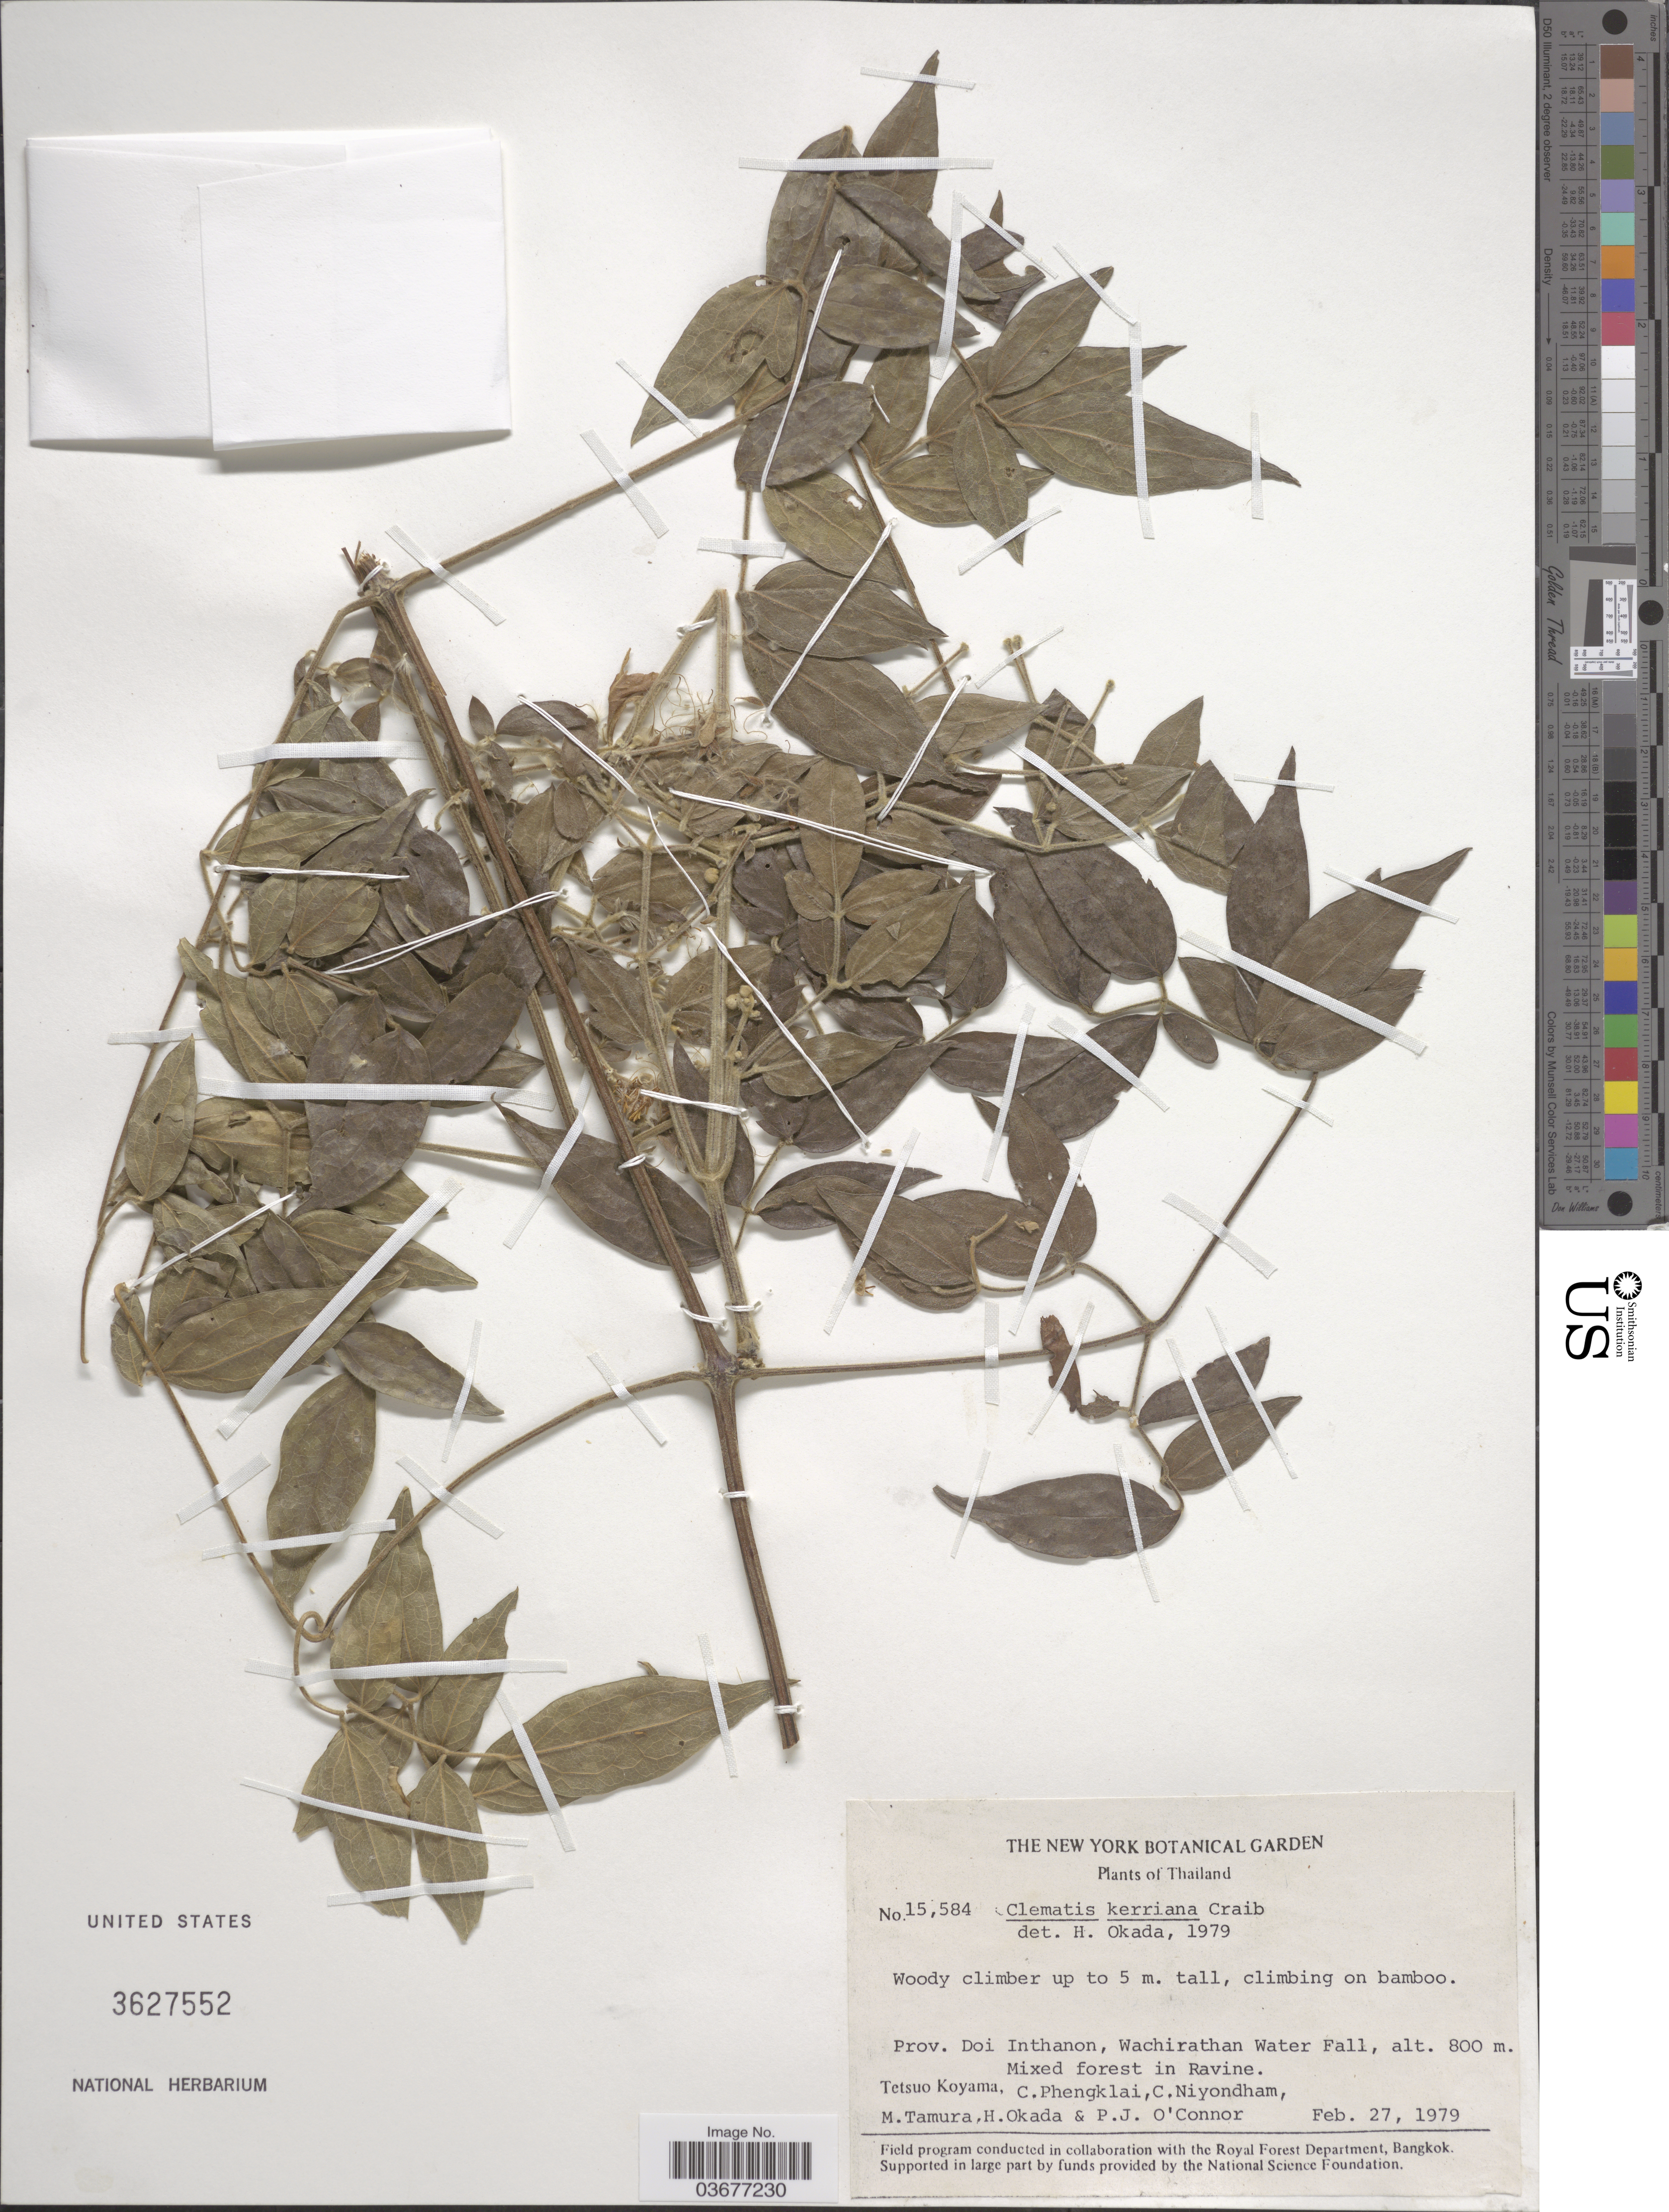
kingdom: Plantae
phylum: Tracheophyta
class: Magnoliopsida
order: Ranunculales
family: Ranunculaceae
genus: Clematis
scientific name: Clematis kerriana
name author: Craib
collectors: T. Koyama, C. Phengklai, C. Niyondham, M. Tamura & et al.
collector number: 15584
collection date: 1979-02-27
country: Thailand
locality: Prov. Doi Inthanon, Wachirathan Water Fall. Mixed forest in Ravine.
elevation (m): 800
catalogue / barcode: US 3627552